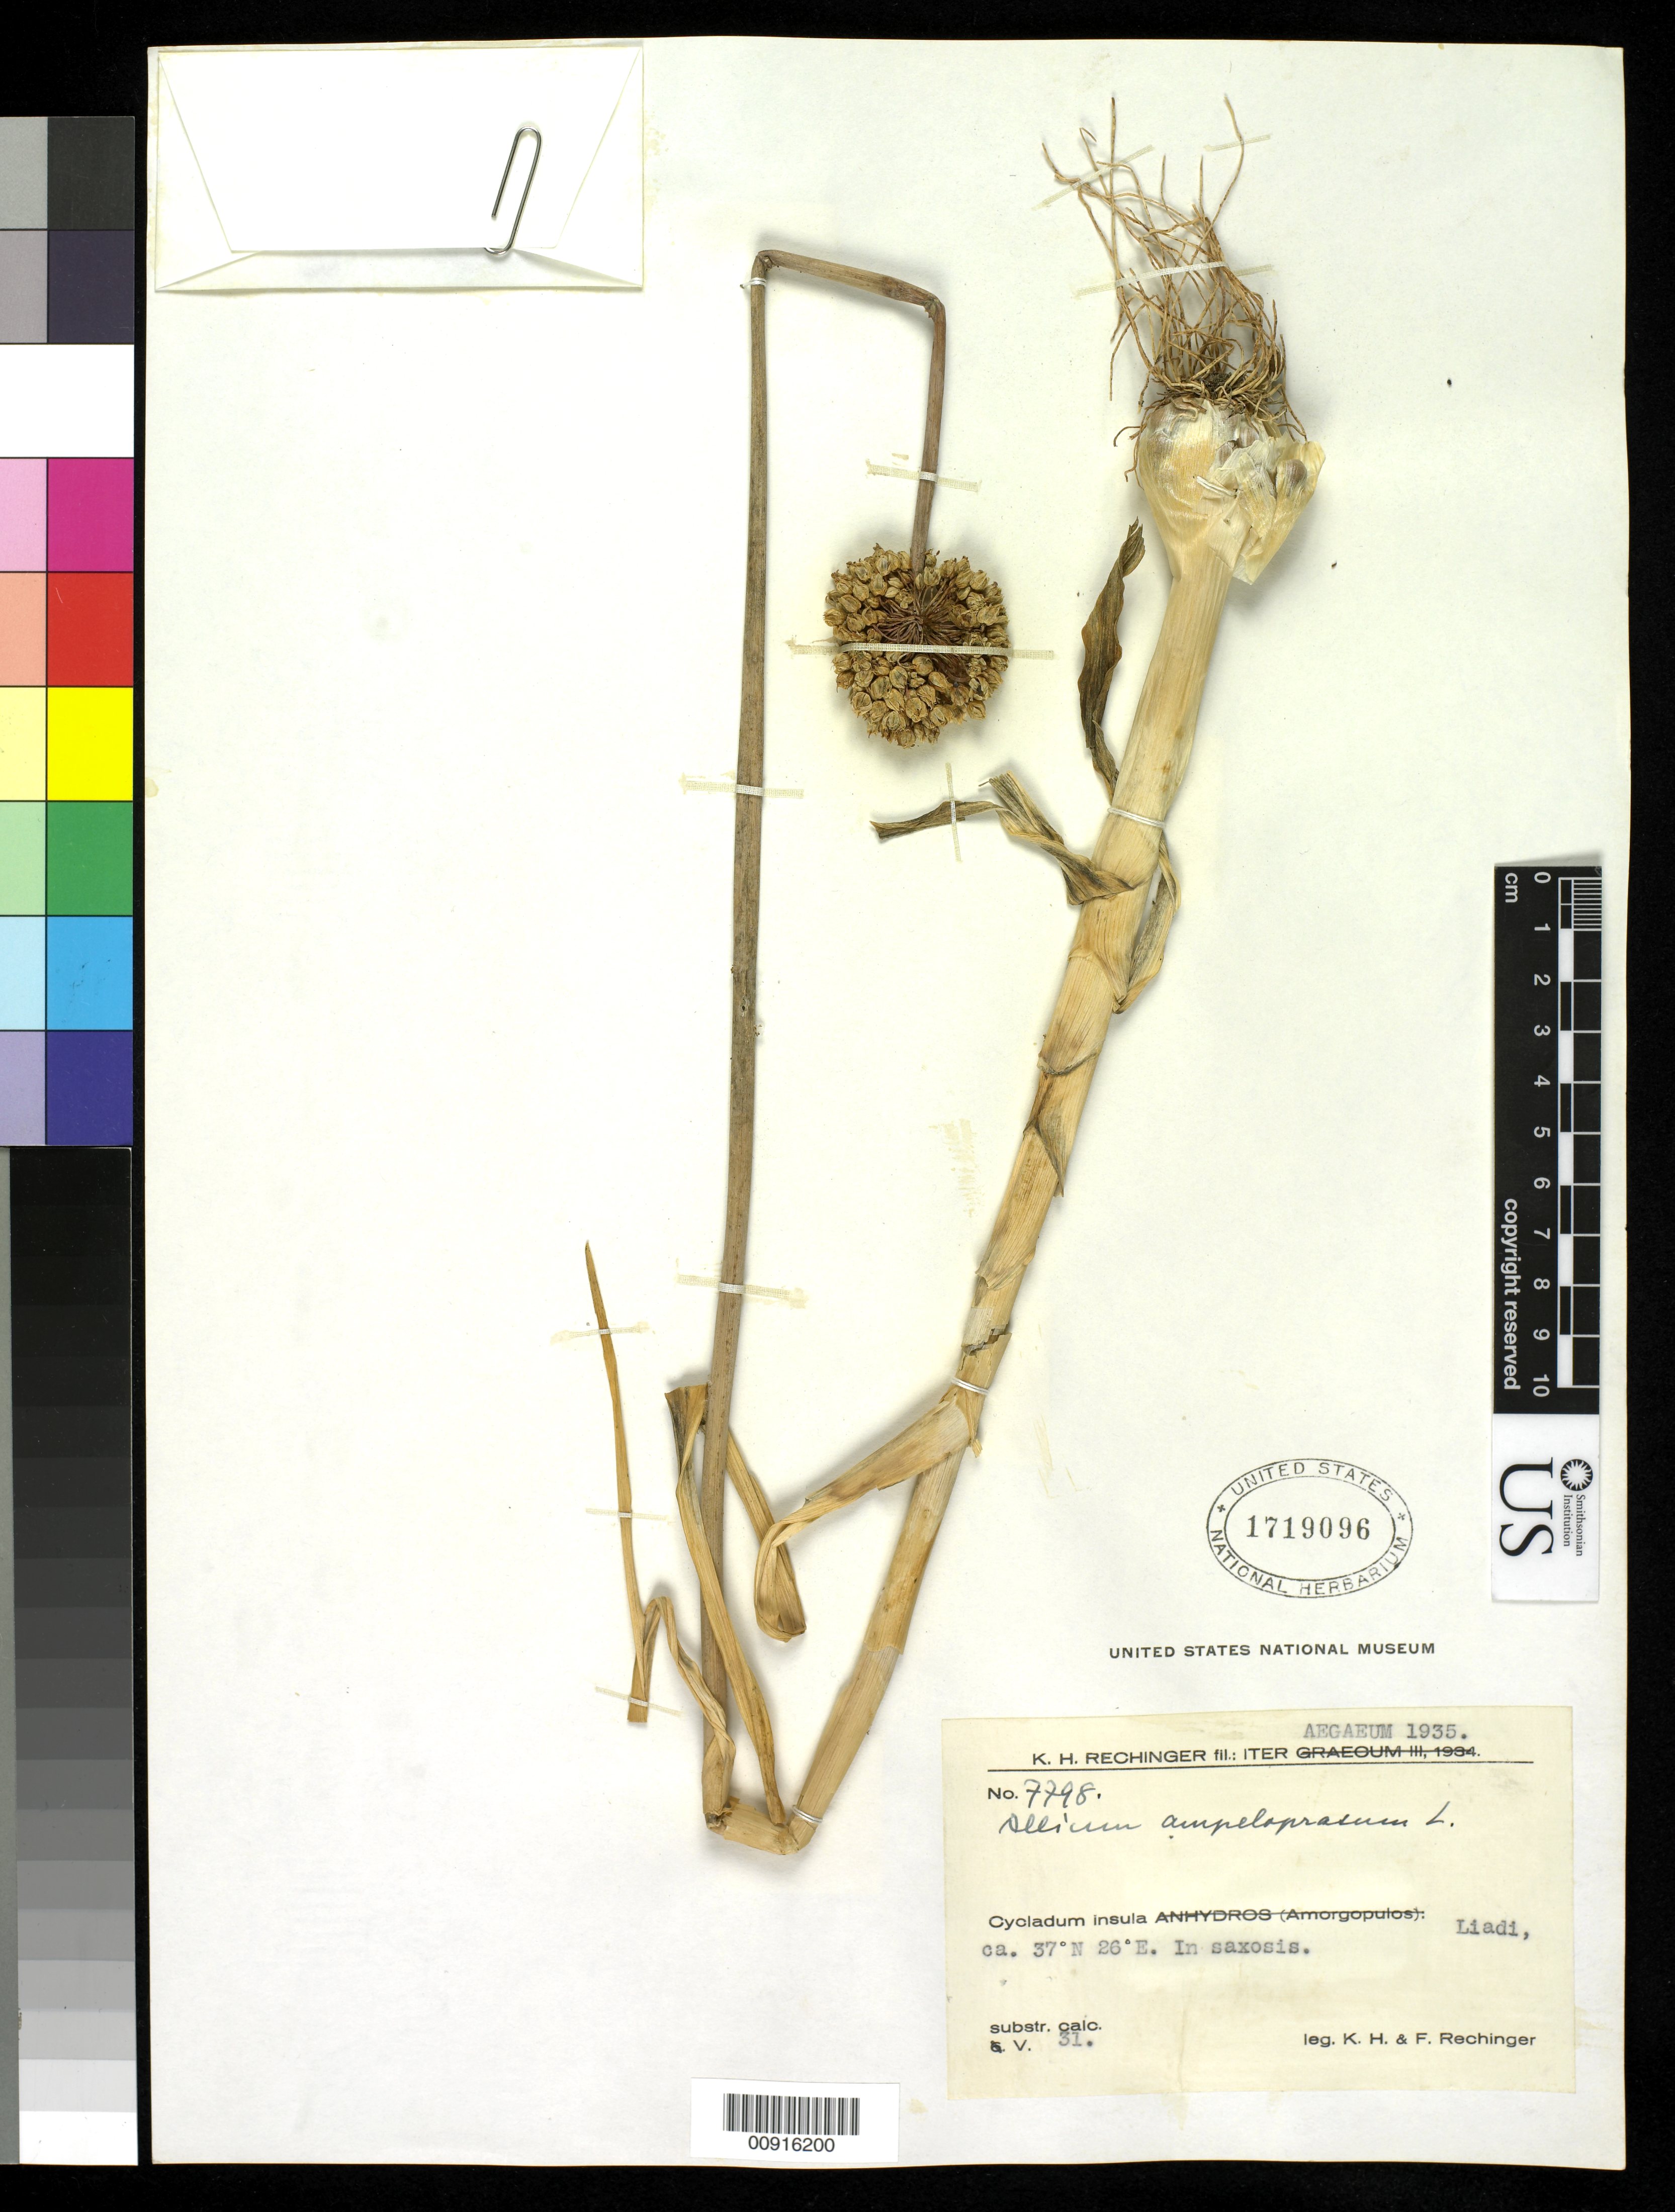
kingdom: Plantae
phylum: Tracheophyta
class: Liliopsida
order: Asparagales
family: Amaryllidaceae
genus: Allium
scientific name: Allium ampeloprasum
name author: L.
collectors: K. H. Rechinger & F. Rechinger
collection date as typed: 1935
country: Greece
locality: Cycladum insula 37 degrees N. 26 degrees E.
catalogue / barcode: US 1719096